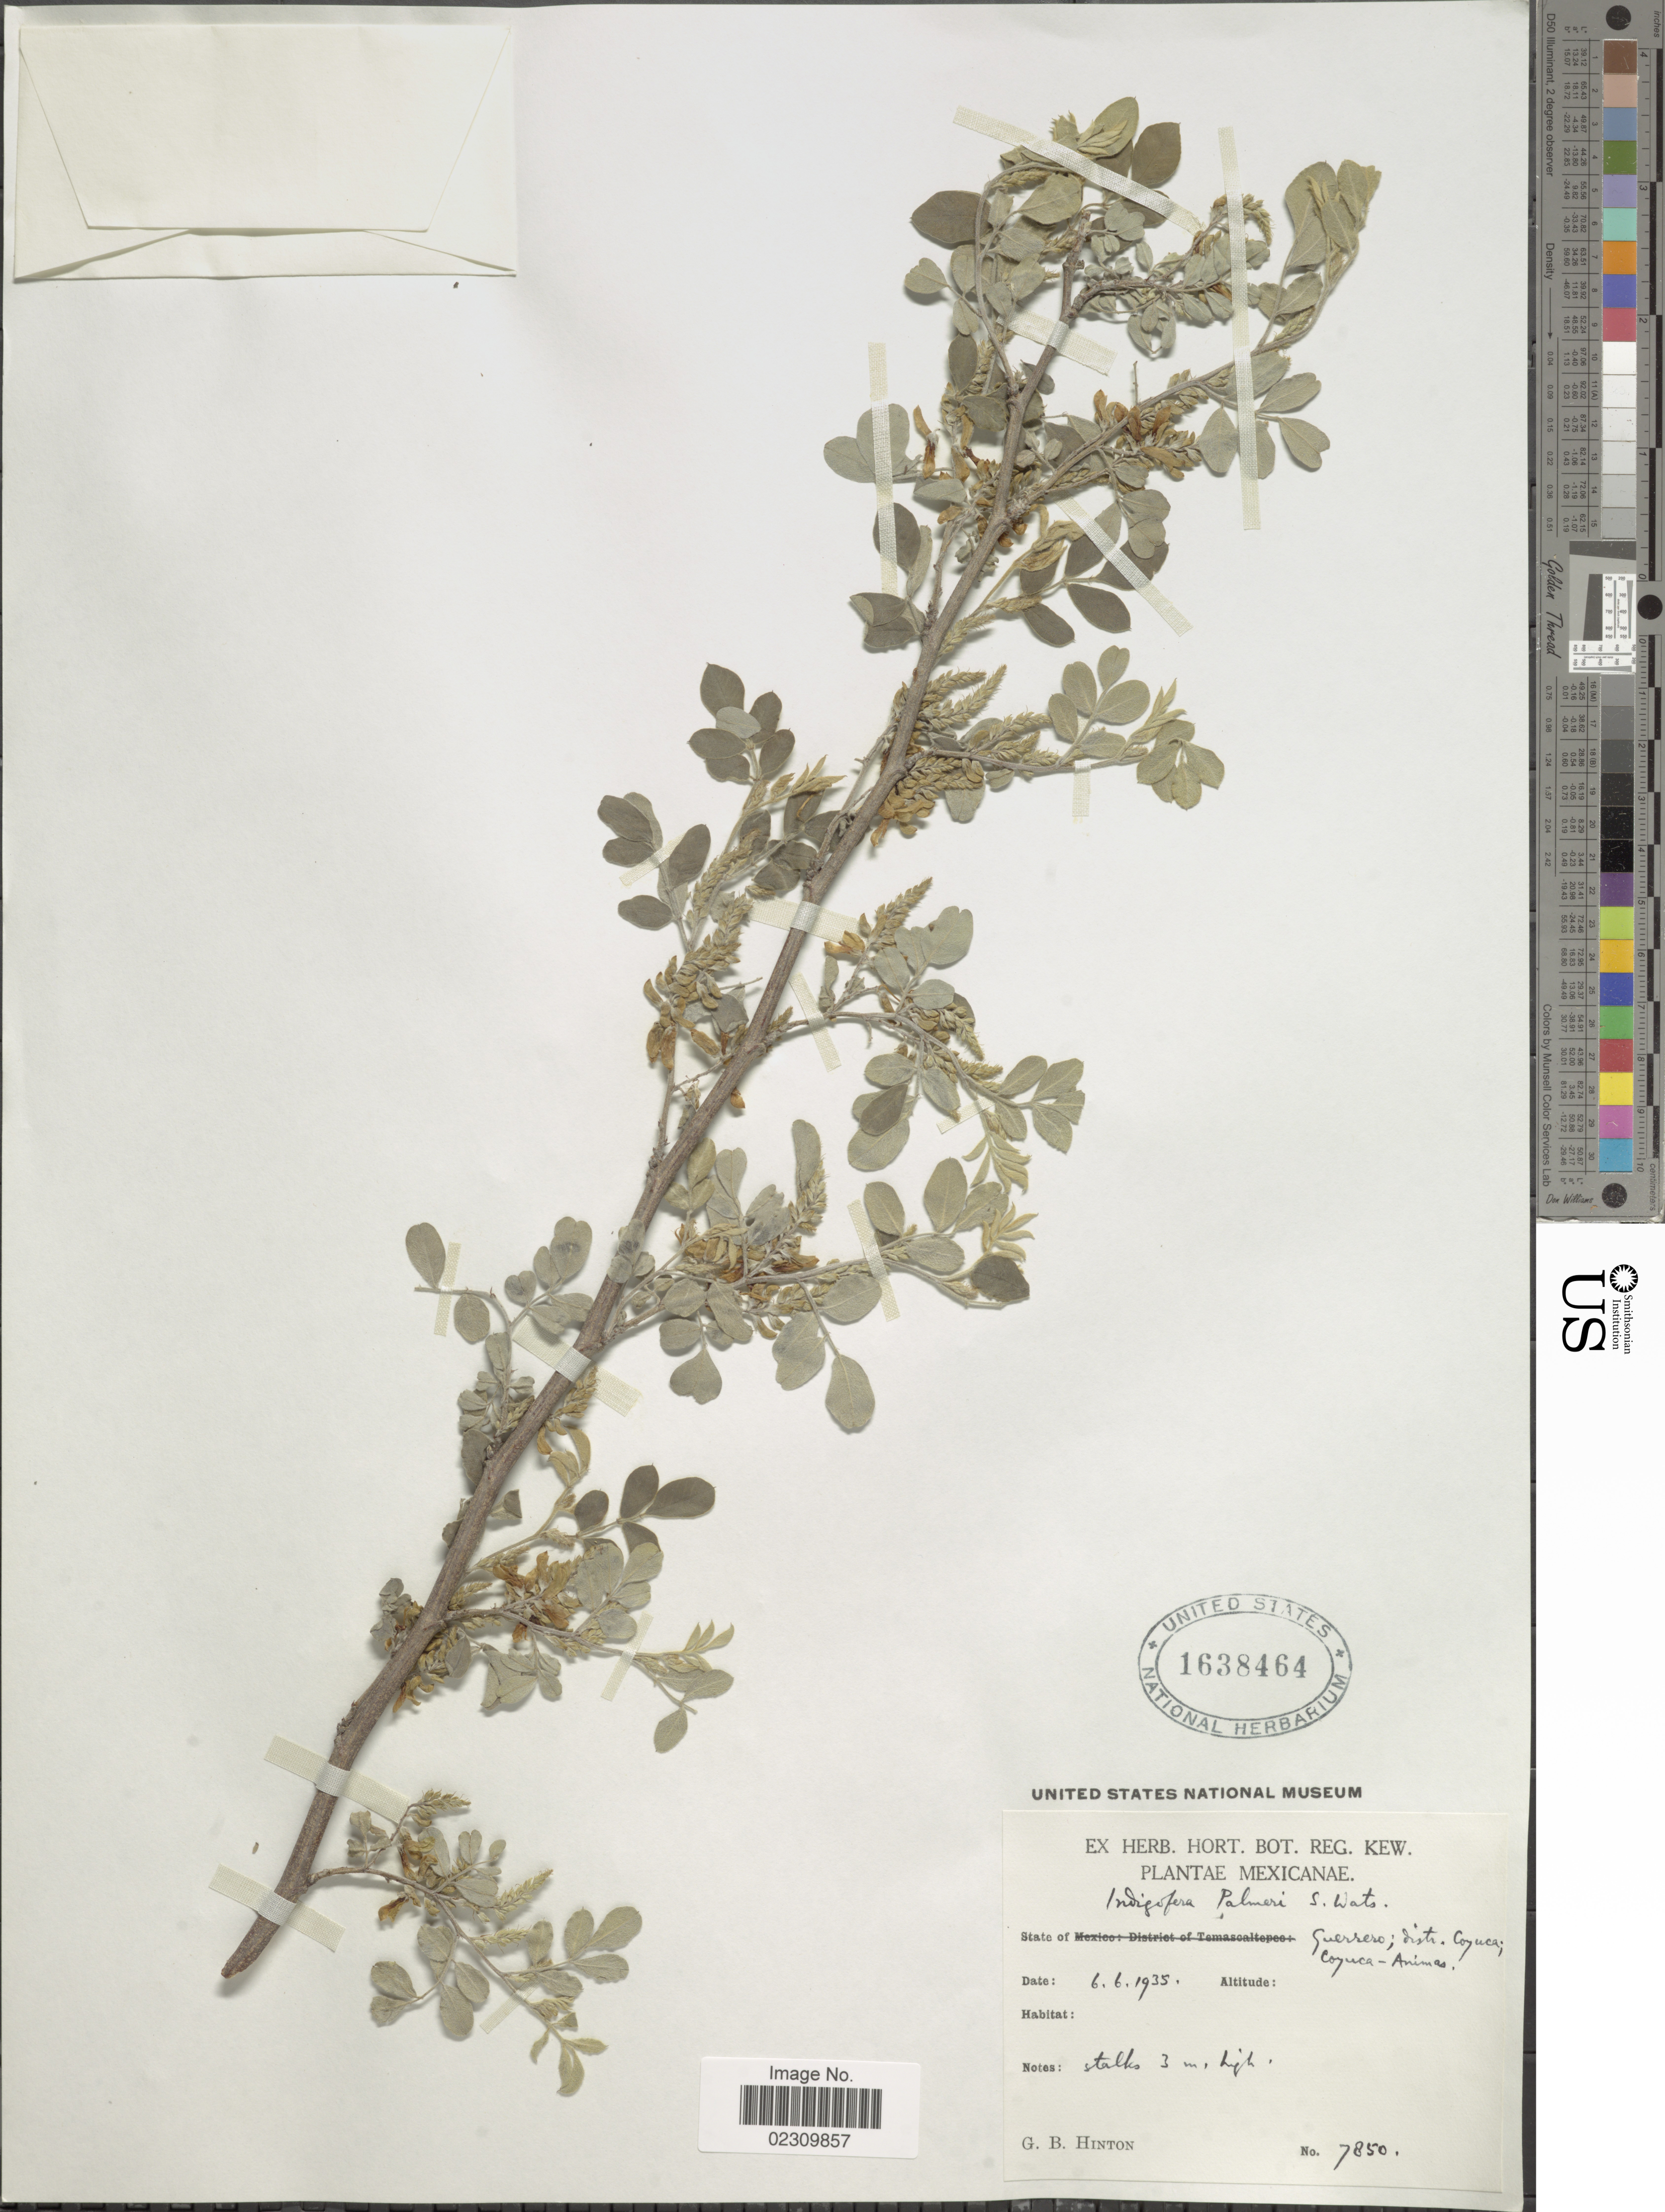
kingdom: Plantae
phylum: Tracheophyta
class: Magnoliopsida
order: Fabales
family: Fabaceae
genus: Indigofera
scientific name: Indigofera palmeri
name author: S. Watson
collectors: G. B. Hinton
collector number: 7850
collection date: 1935-06-06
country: Mexico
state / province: Guerrero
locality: Distr. Coyuca, Coyuca - Animas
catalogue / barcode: US 1638464